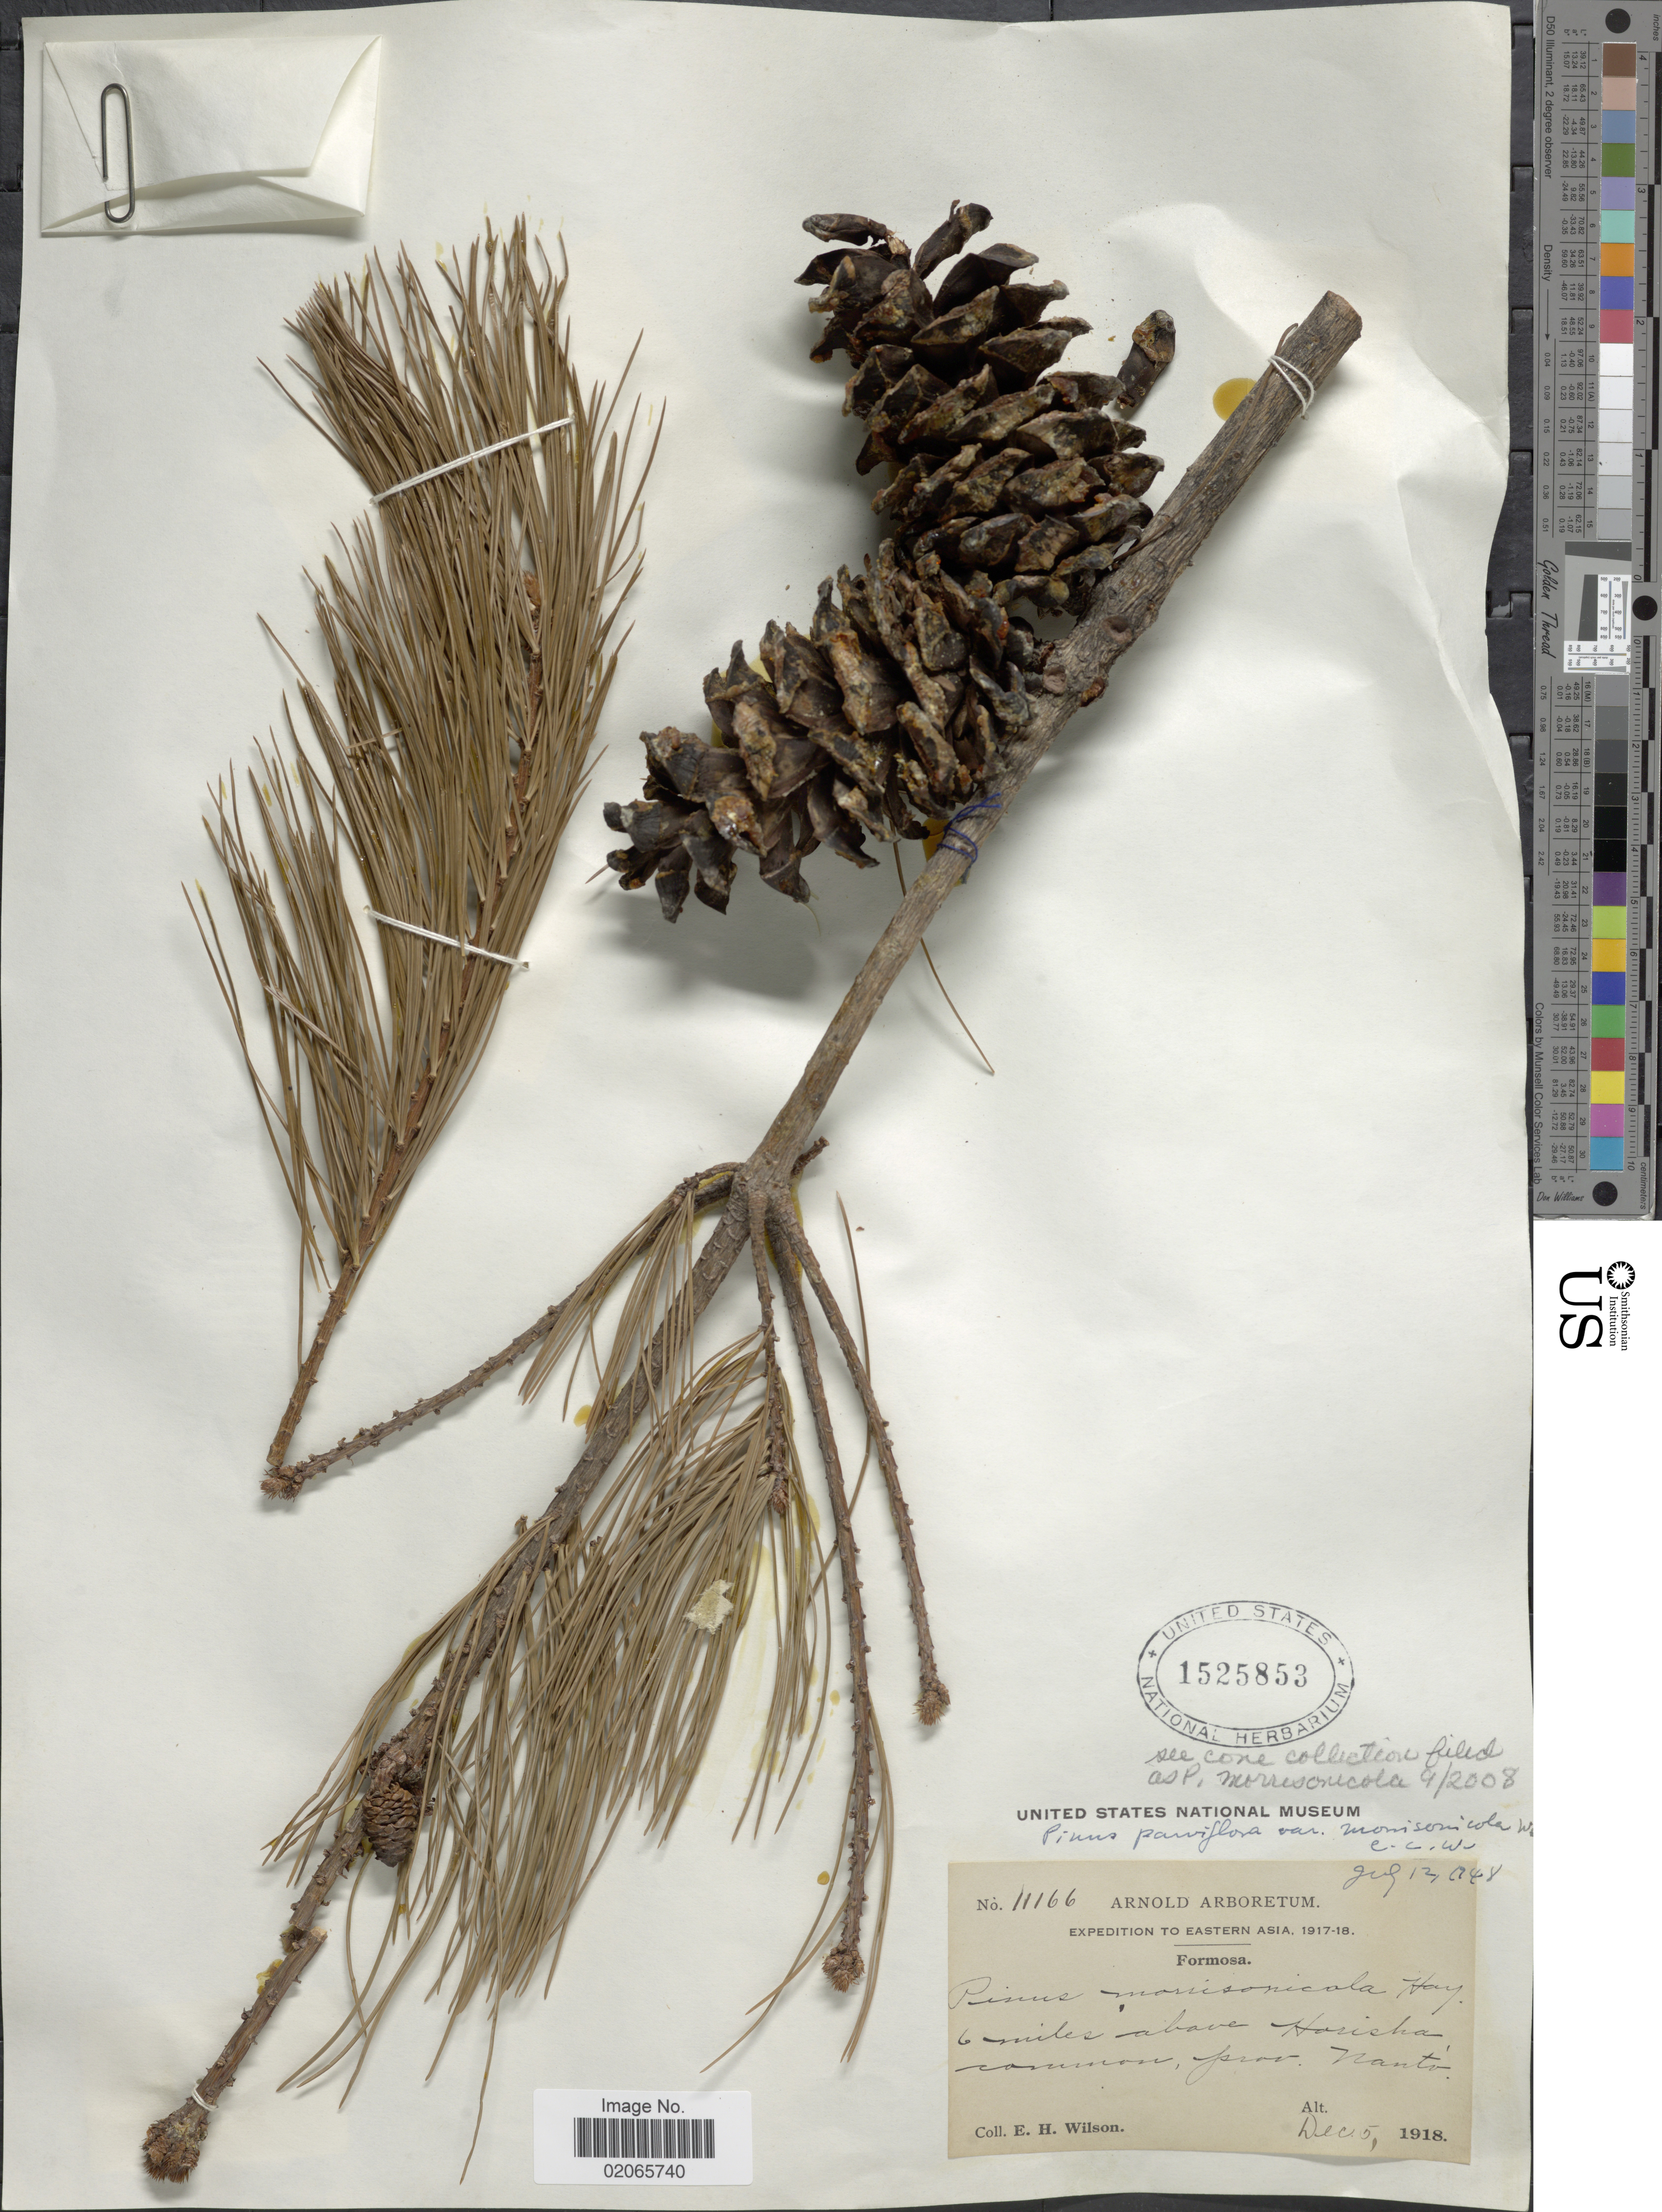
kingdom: Plantae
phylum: Tracheophyta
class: Pinopsida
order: Pinales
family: Pinaceae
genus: Pinus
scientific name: Pinus parviflora var. morrisonicola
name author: (Hayata) C.L. Wu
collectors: E. Wilson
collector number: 11166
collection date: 1918-12-05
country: Taiwan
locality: Formosa, 6 miles above Horisha, common, Prov. Nanto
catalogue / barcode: US 1525853